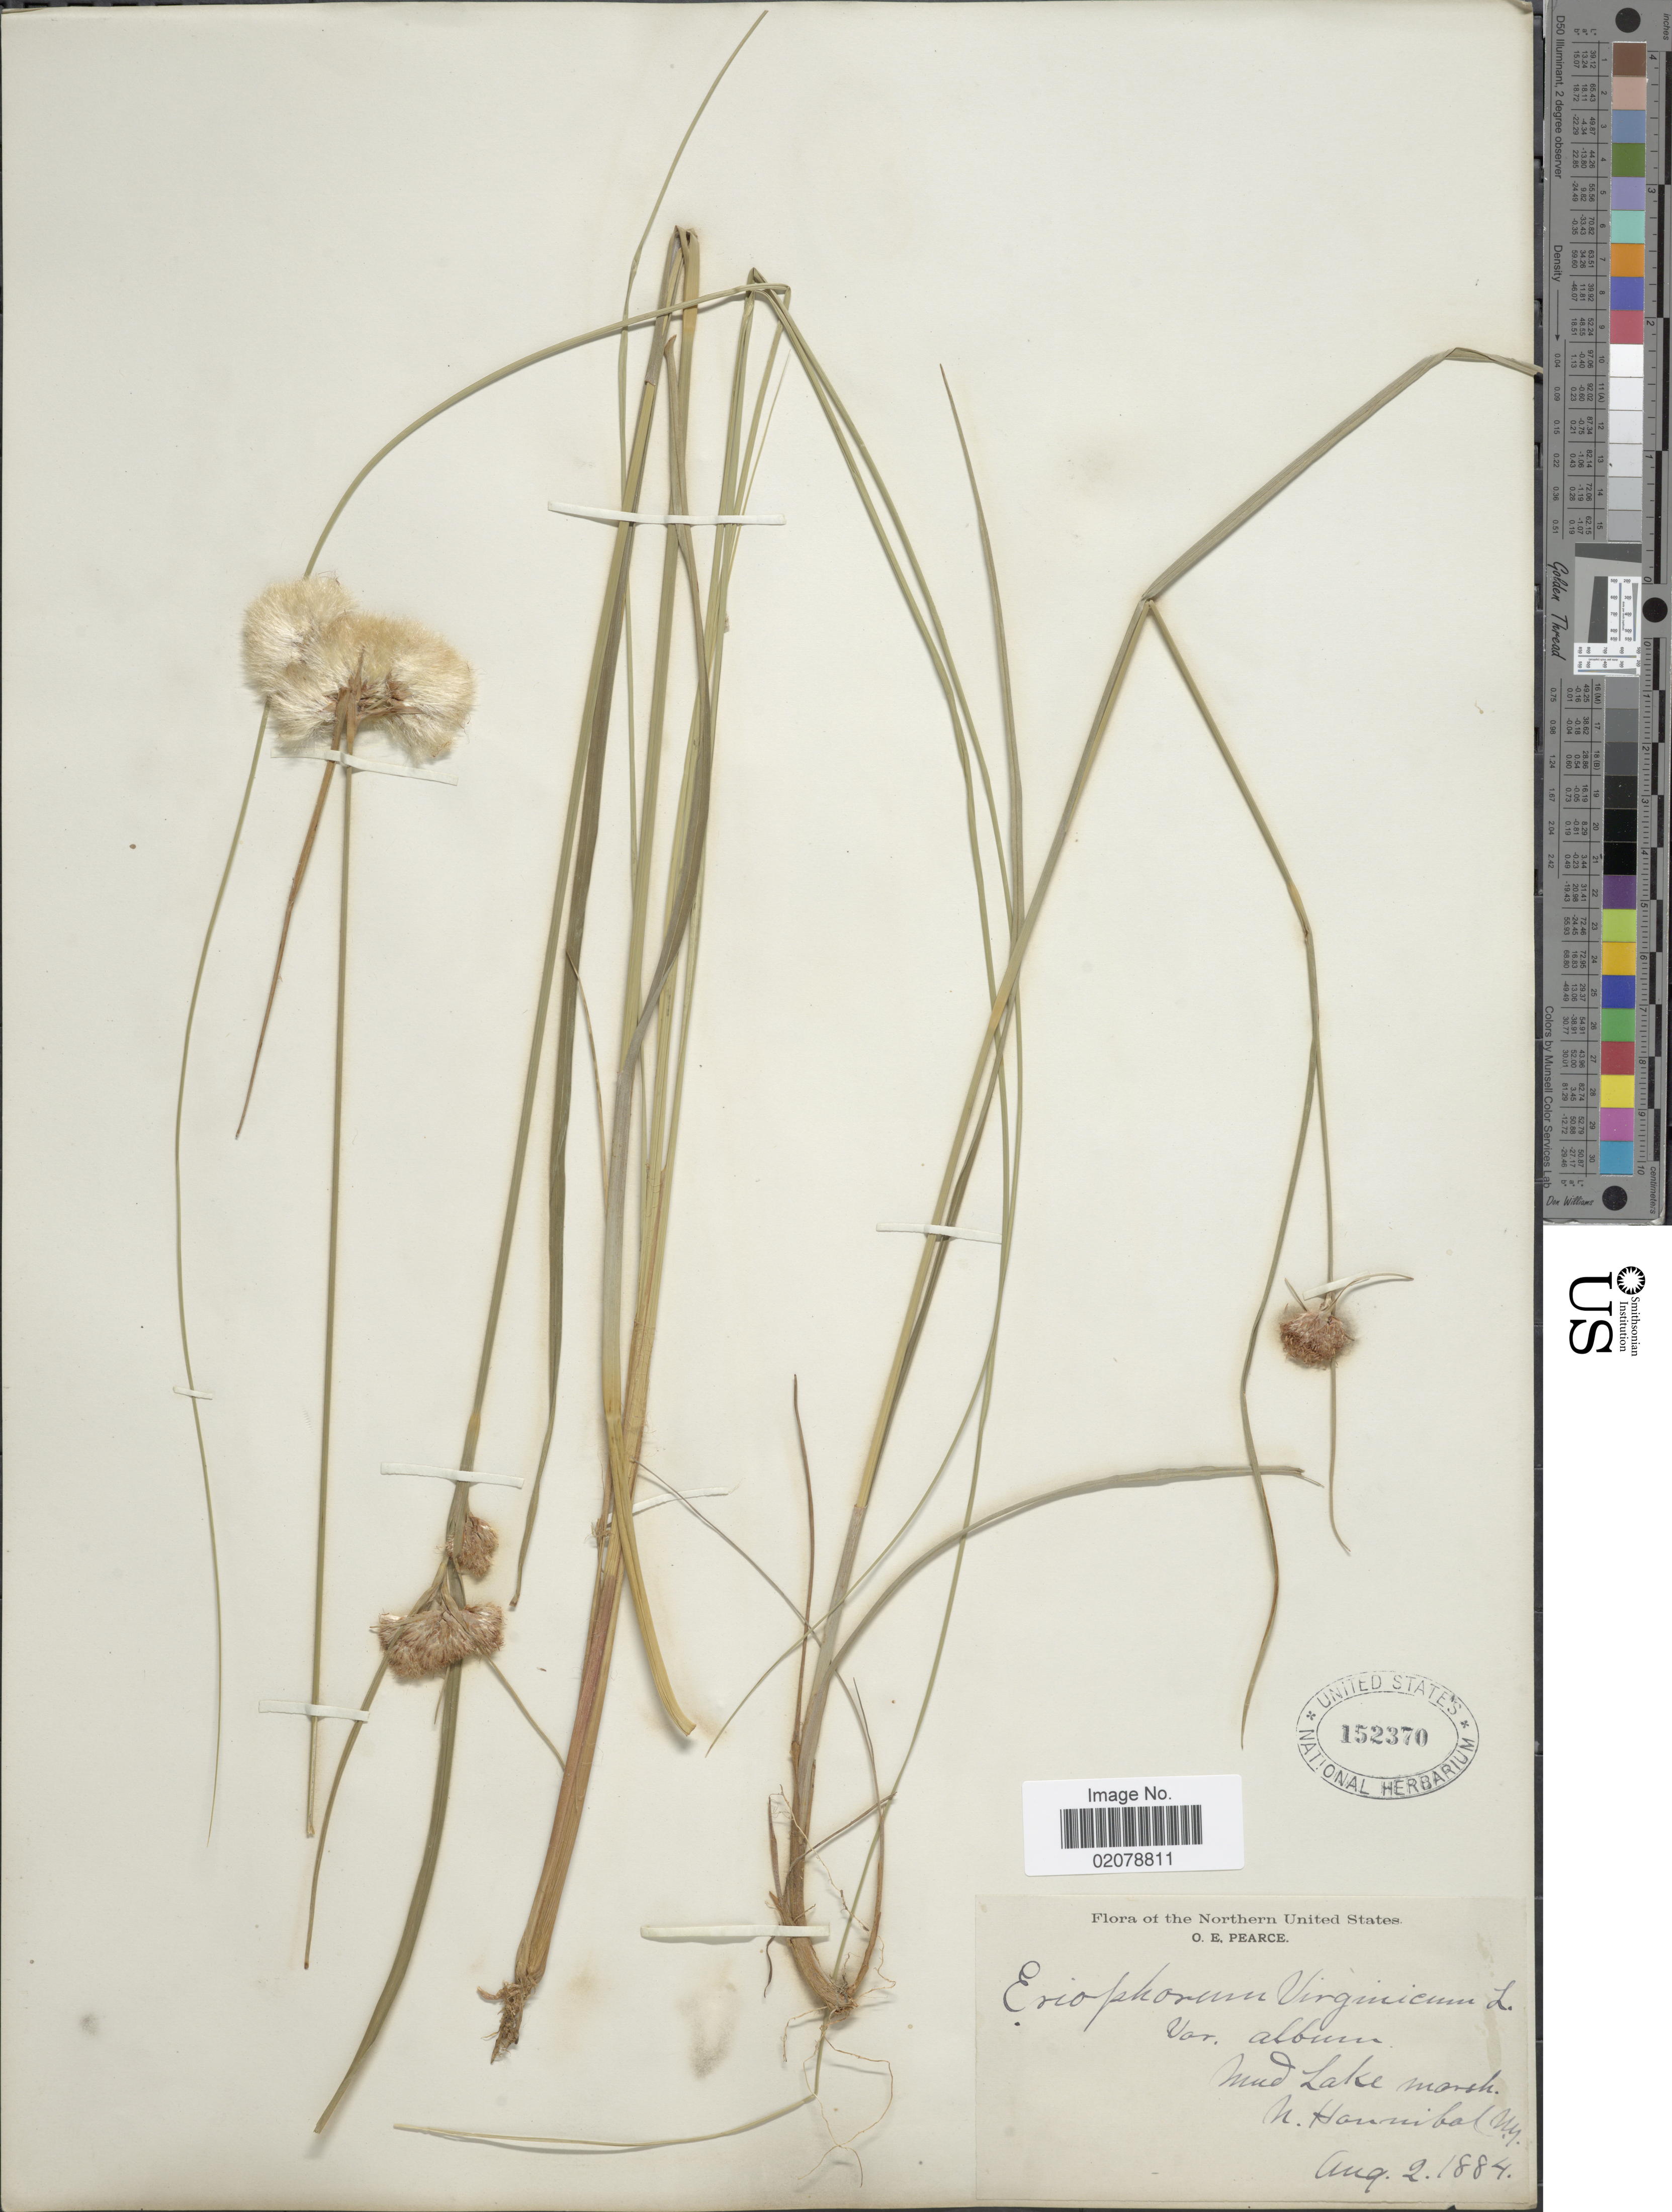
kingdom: Plantae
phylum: Tracheophyta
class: Liliopsida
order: Poales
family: Cyperaceae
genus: Eriophorum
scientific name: Eriophorum virginicum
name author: L.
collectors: O. E. Pearce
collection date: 1884-08-02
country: United States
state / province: New York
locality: Mud Lake Marsh. N. Hannibal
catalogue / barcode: US 152370